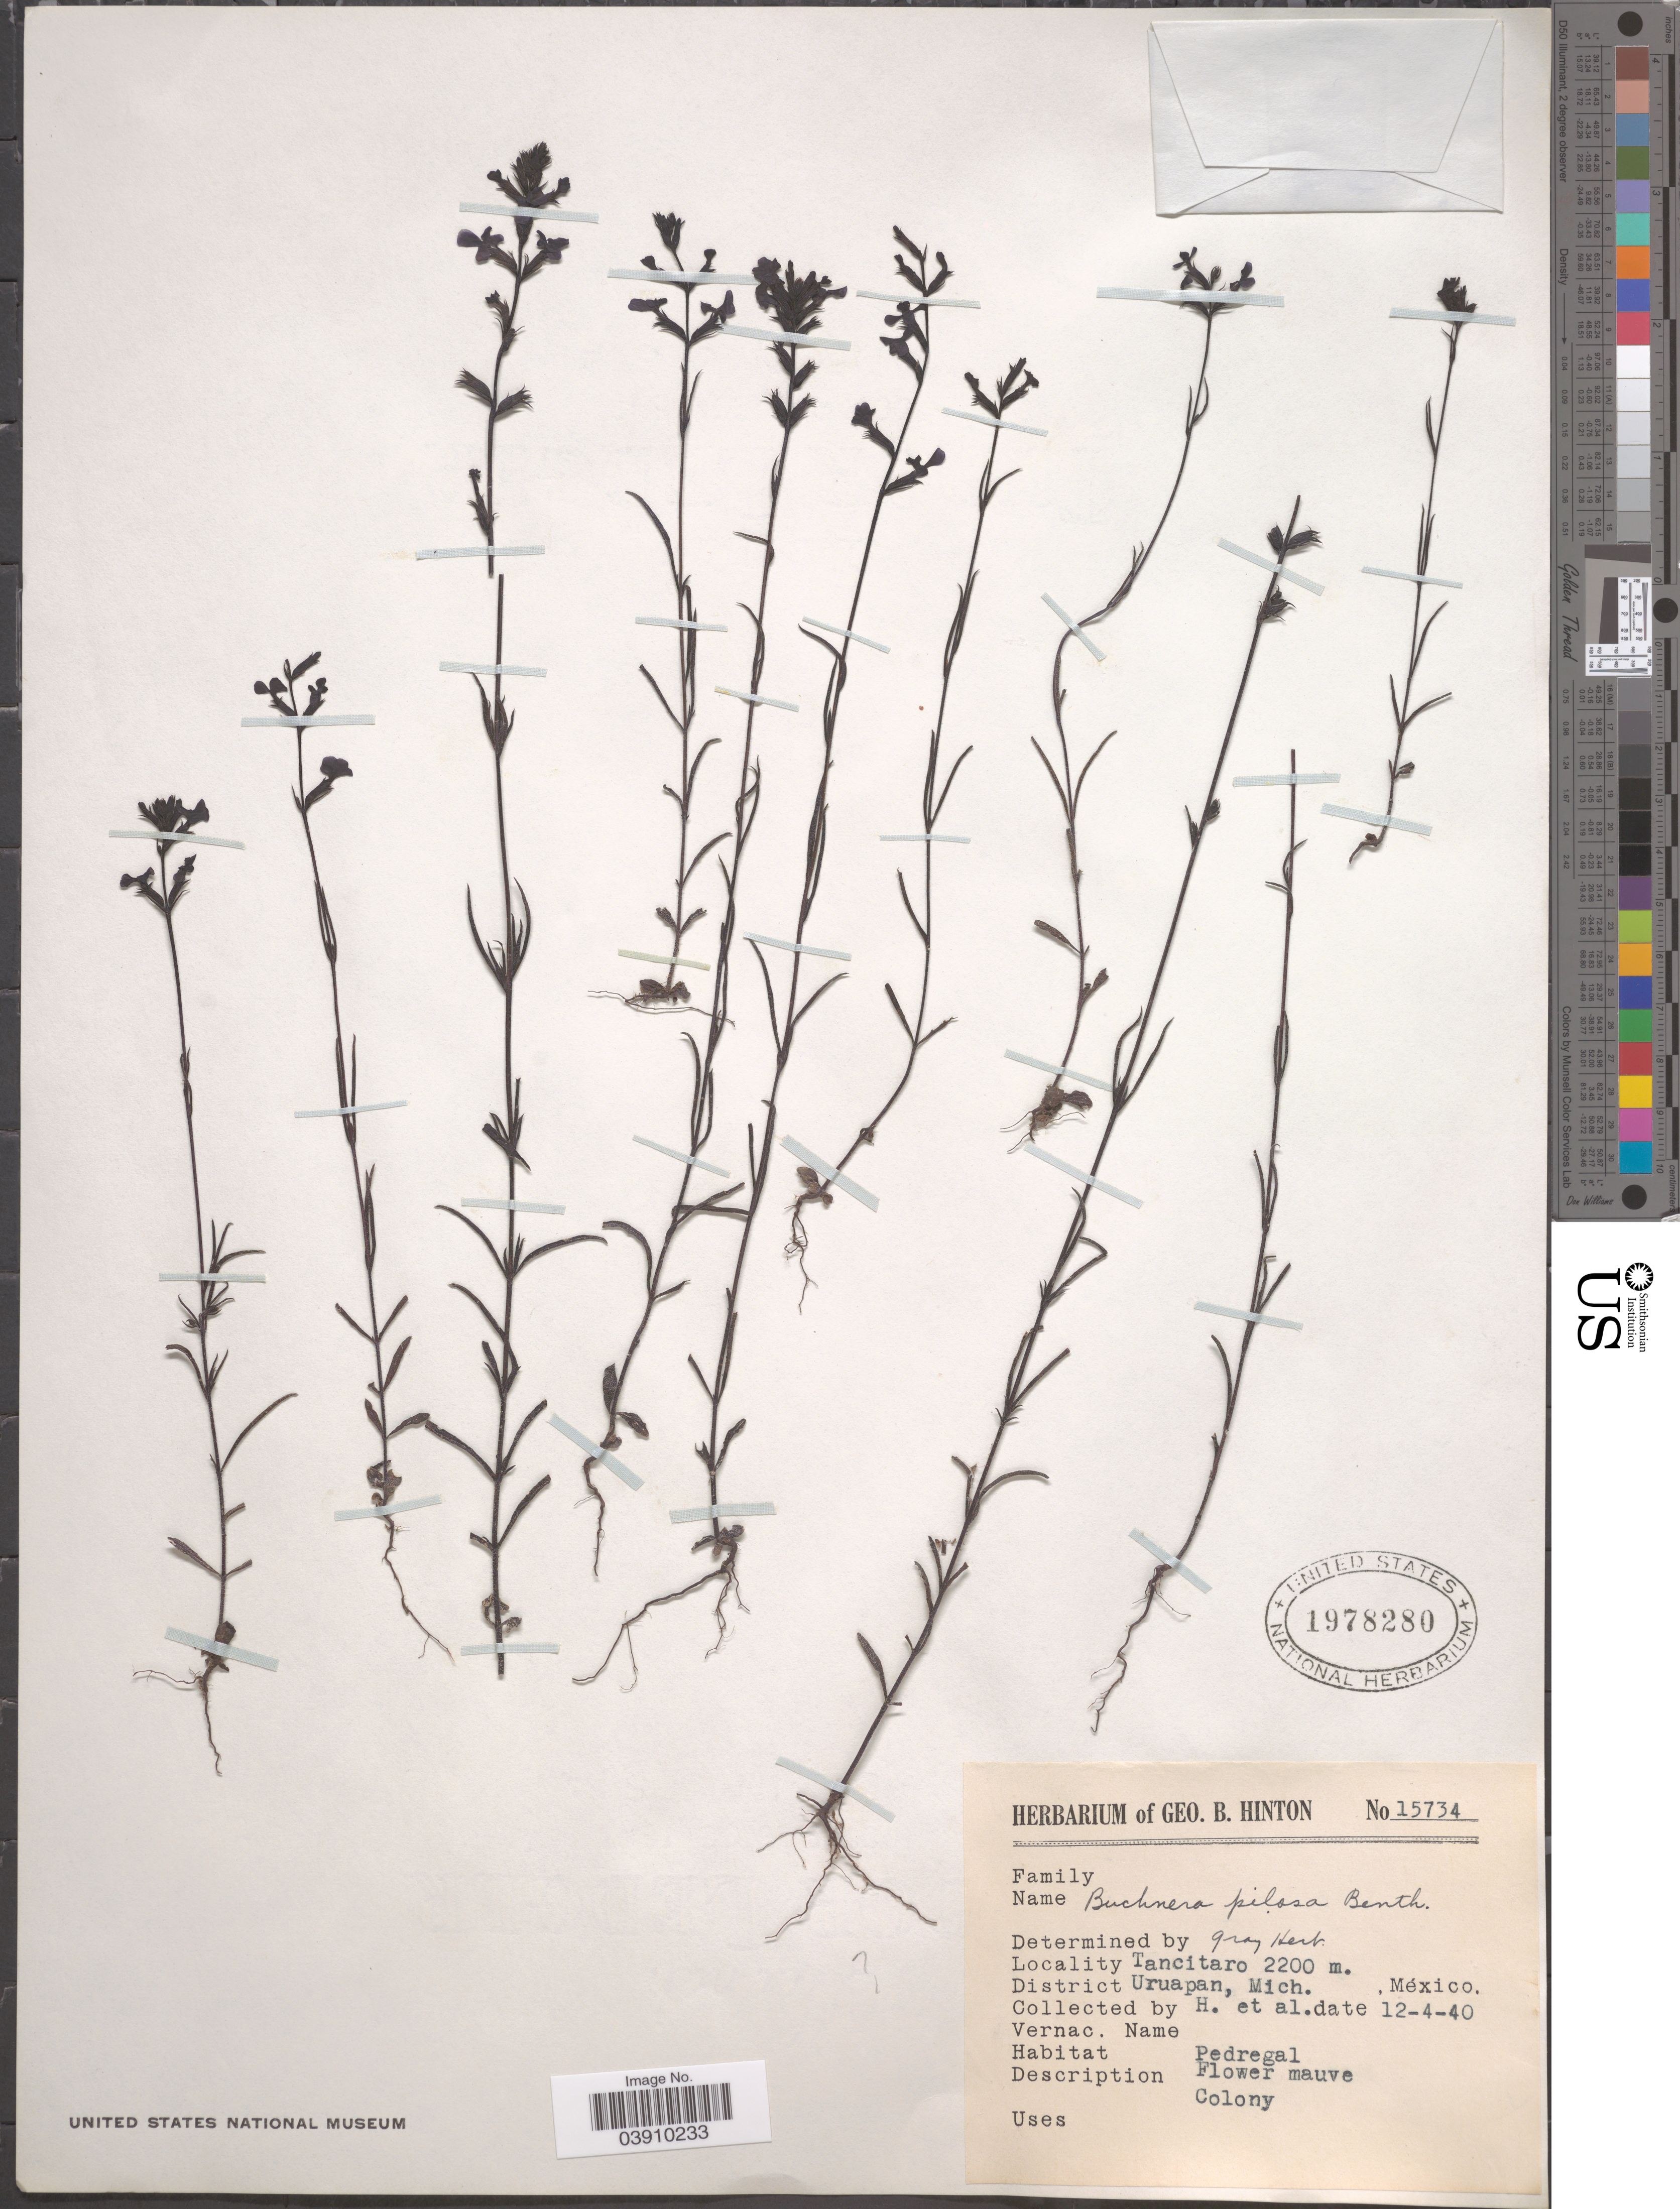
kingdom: Plantae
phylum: Tracheophyta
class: Magnoliopsida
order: Lamiales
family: Orobanchaceae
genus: Buchnera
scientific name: Buchnera pusilla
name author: Kunth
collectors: G. B. Hinton & et al.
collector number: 15734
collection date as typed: Transcribed d/m/y: 12/4/40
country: Mexico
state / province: Michoacán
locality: Tancitaro. District Uruapan. Pedregal.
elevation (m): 2200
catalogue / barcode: US 1978280